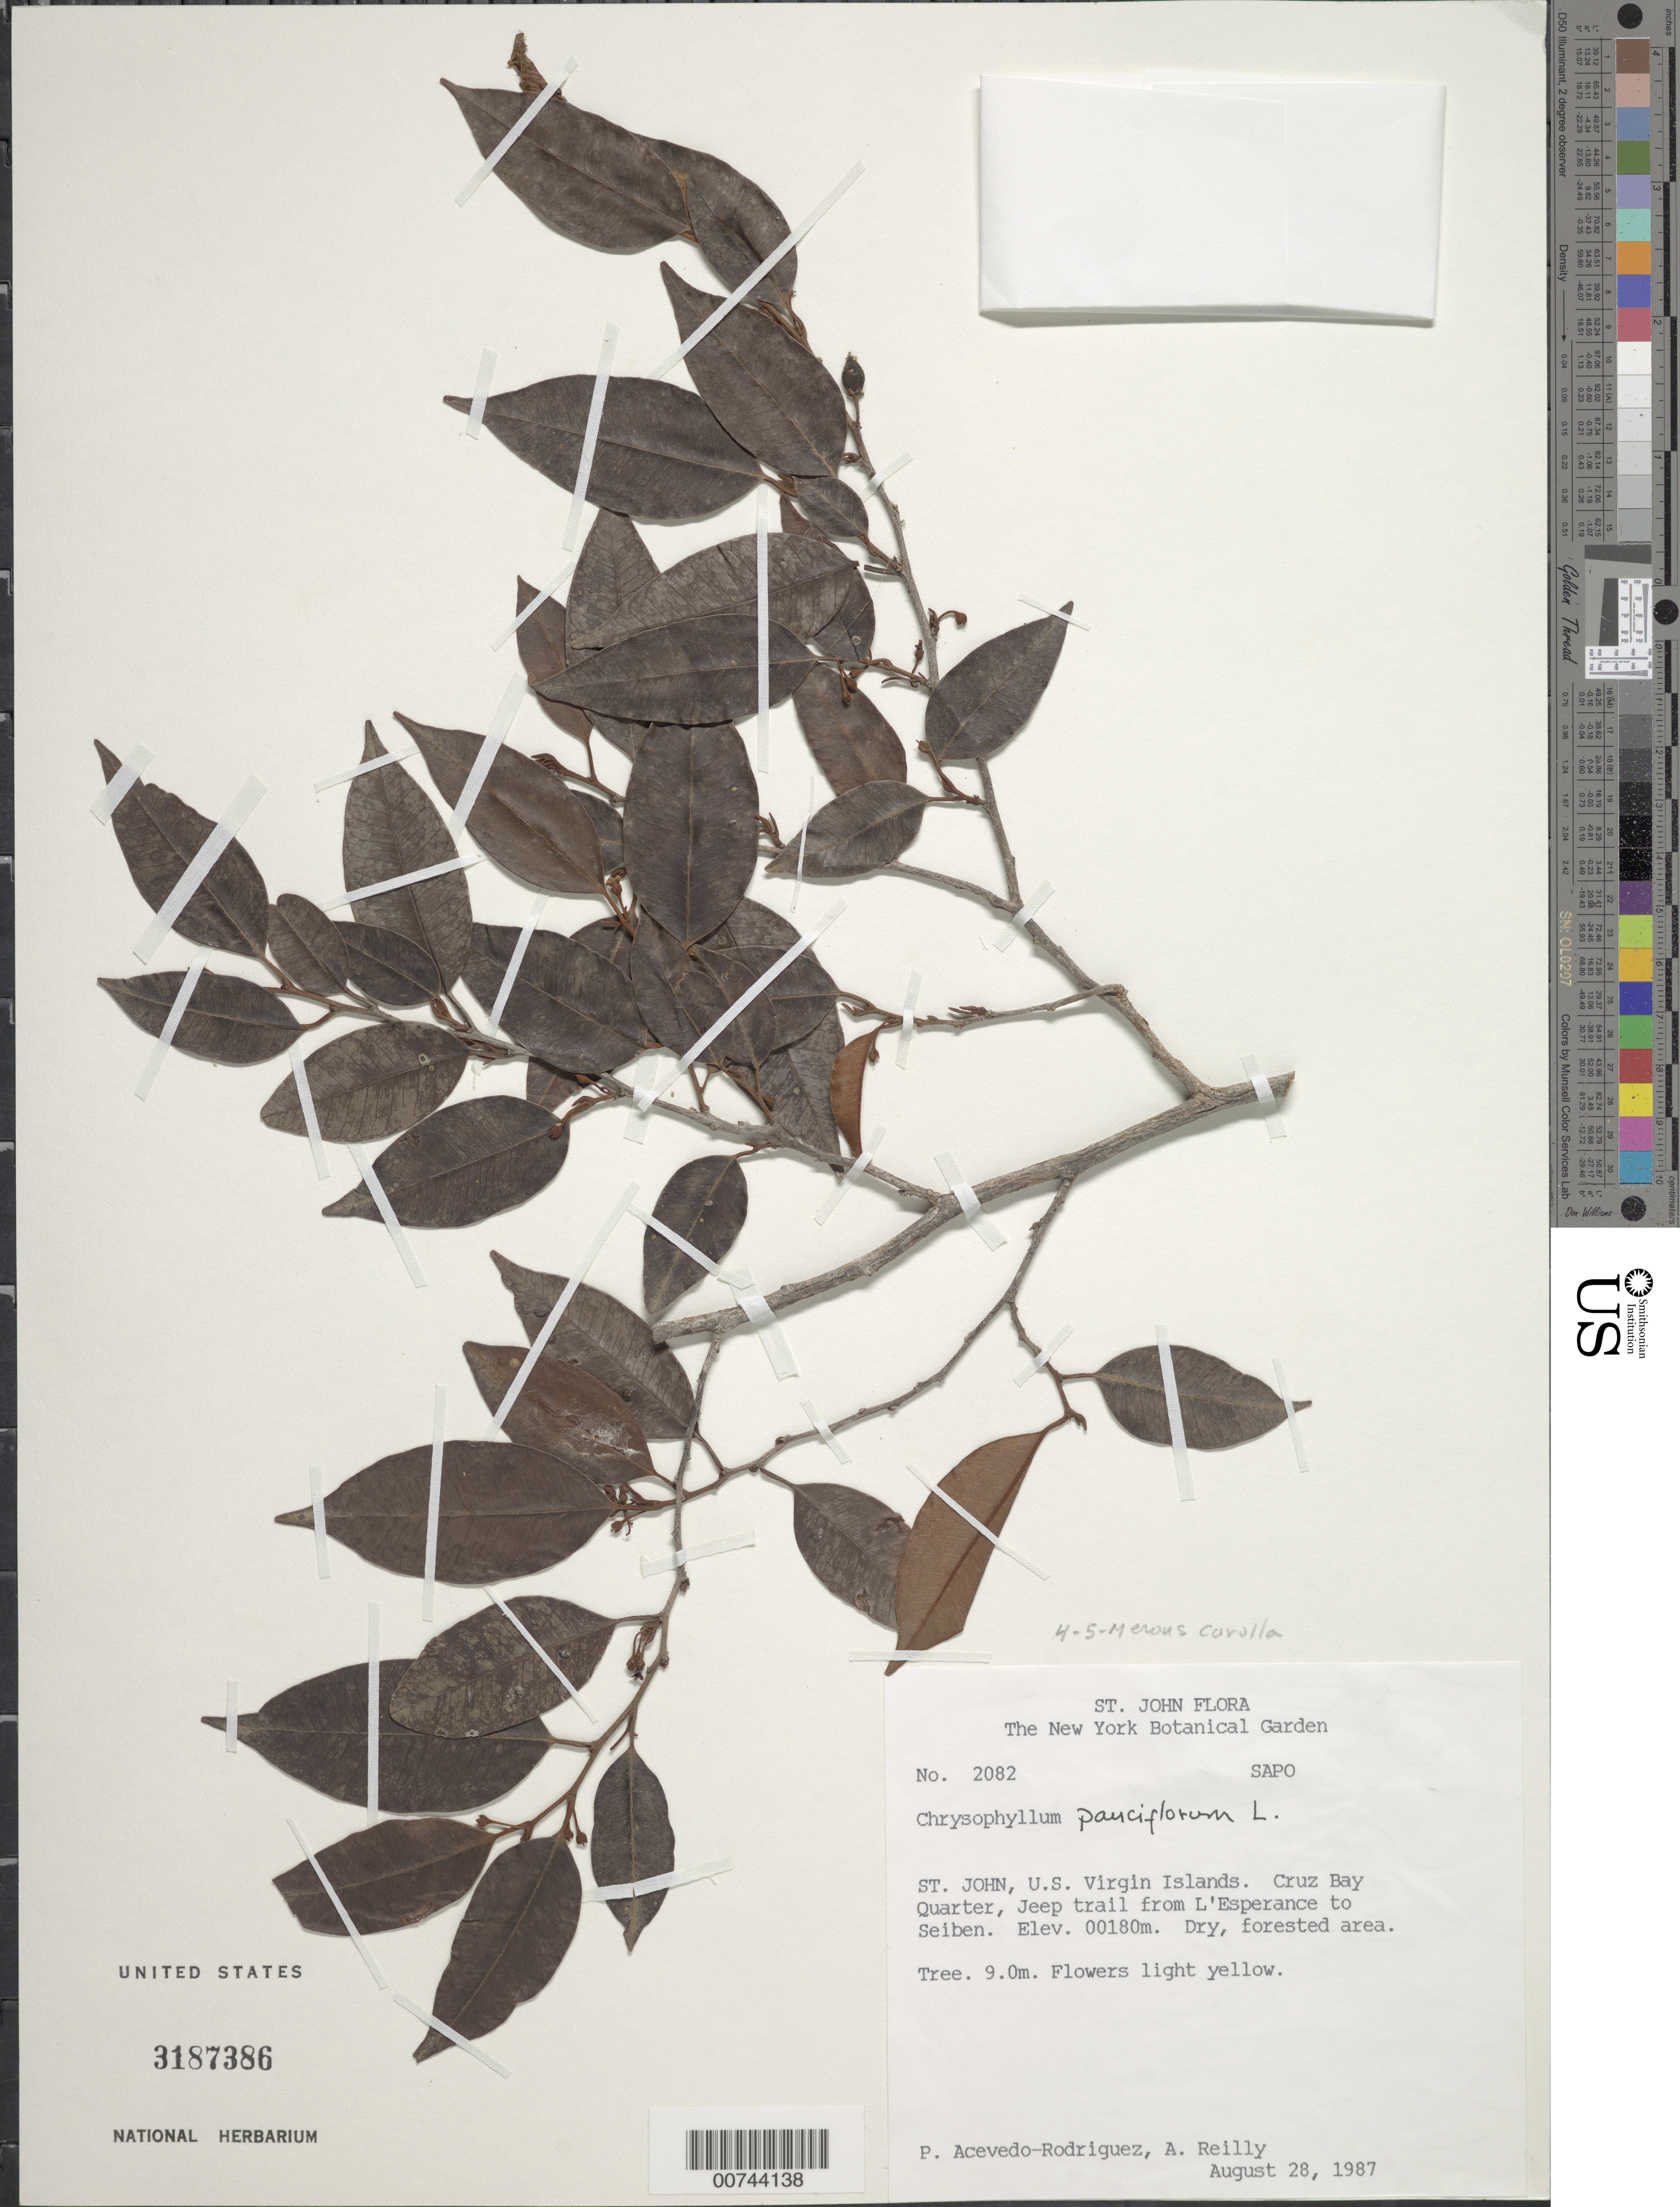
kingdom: Plantae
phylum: Tracheophyta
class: Magnoliopsida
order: Ericales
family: Sapotaceae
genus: Chrysophyllum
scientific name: Chrysophyllum pauciflorum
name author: Lam.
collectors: P. Acevedo-Rodr. & A. Reilly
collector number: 2082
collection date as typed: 28 Aug 1987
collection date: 1987-08-28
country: U.S. Virgin Islands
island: St. John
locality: Cruz Bay Quarter; Jeep trail from L'Esperance to Seiben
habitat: Dry, forested area.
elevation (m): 180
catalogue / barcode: US 3187386